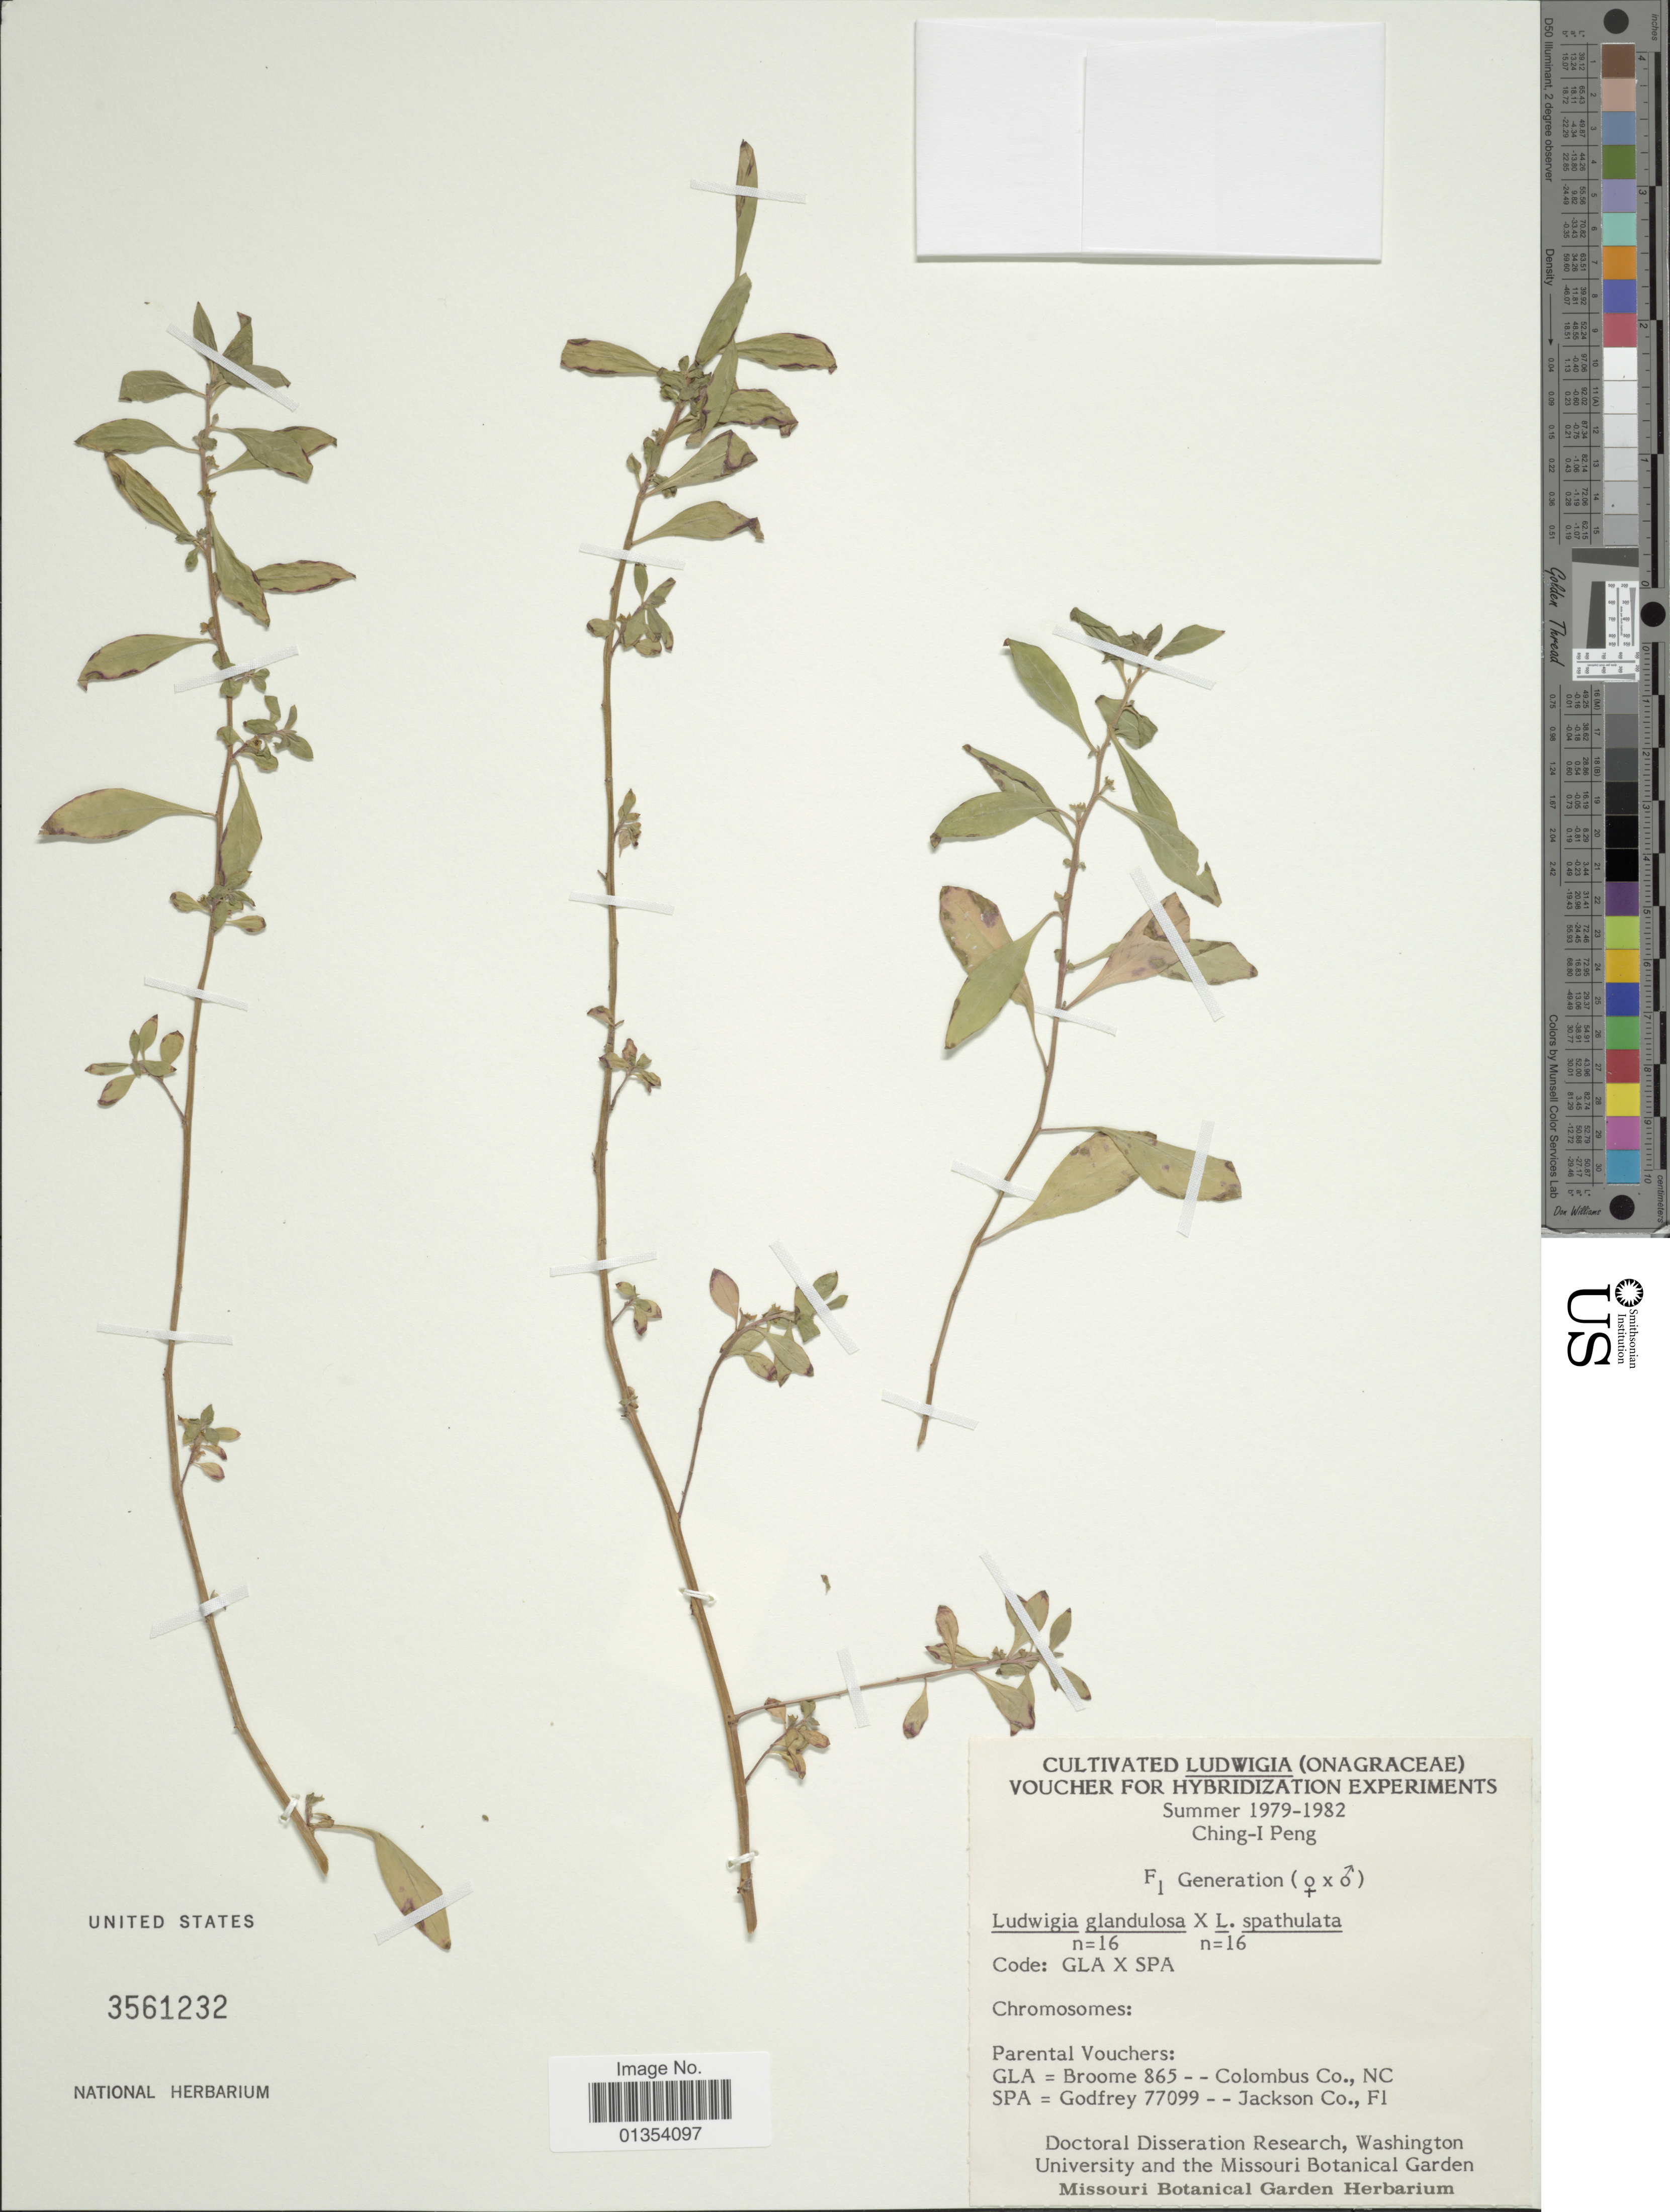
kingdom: Plantae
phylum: Tracheophyta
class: Magnoliopsida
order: Myrtales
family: Onagraceae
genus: Ludwigia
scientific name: Ludwigia glandulosa x L. spathulata Torr. & A. Gray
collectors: C.-I Peng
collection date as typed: Summer 1979 - 1982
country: United States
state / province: Missouri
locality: Missouri Botanical Garden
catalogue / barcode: US 3561232